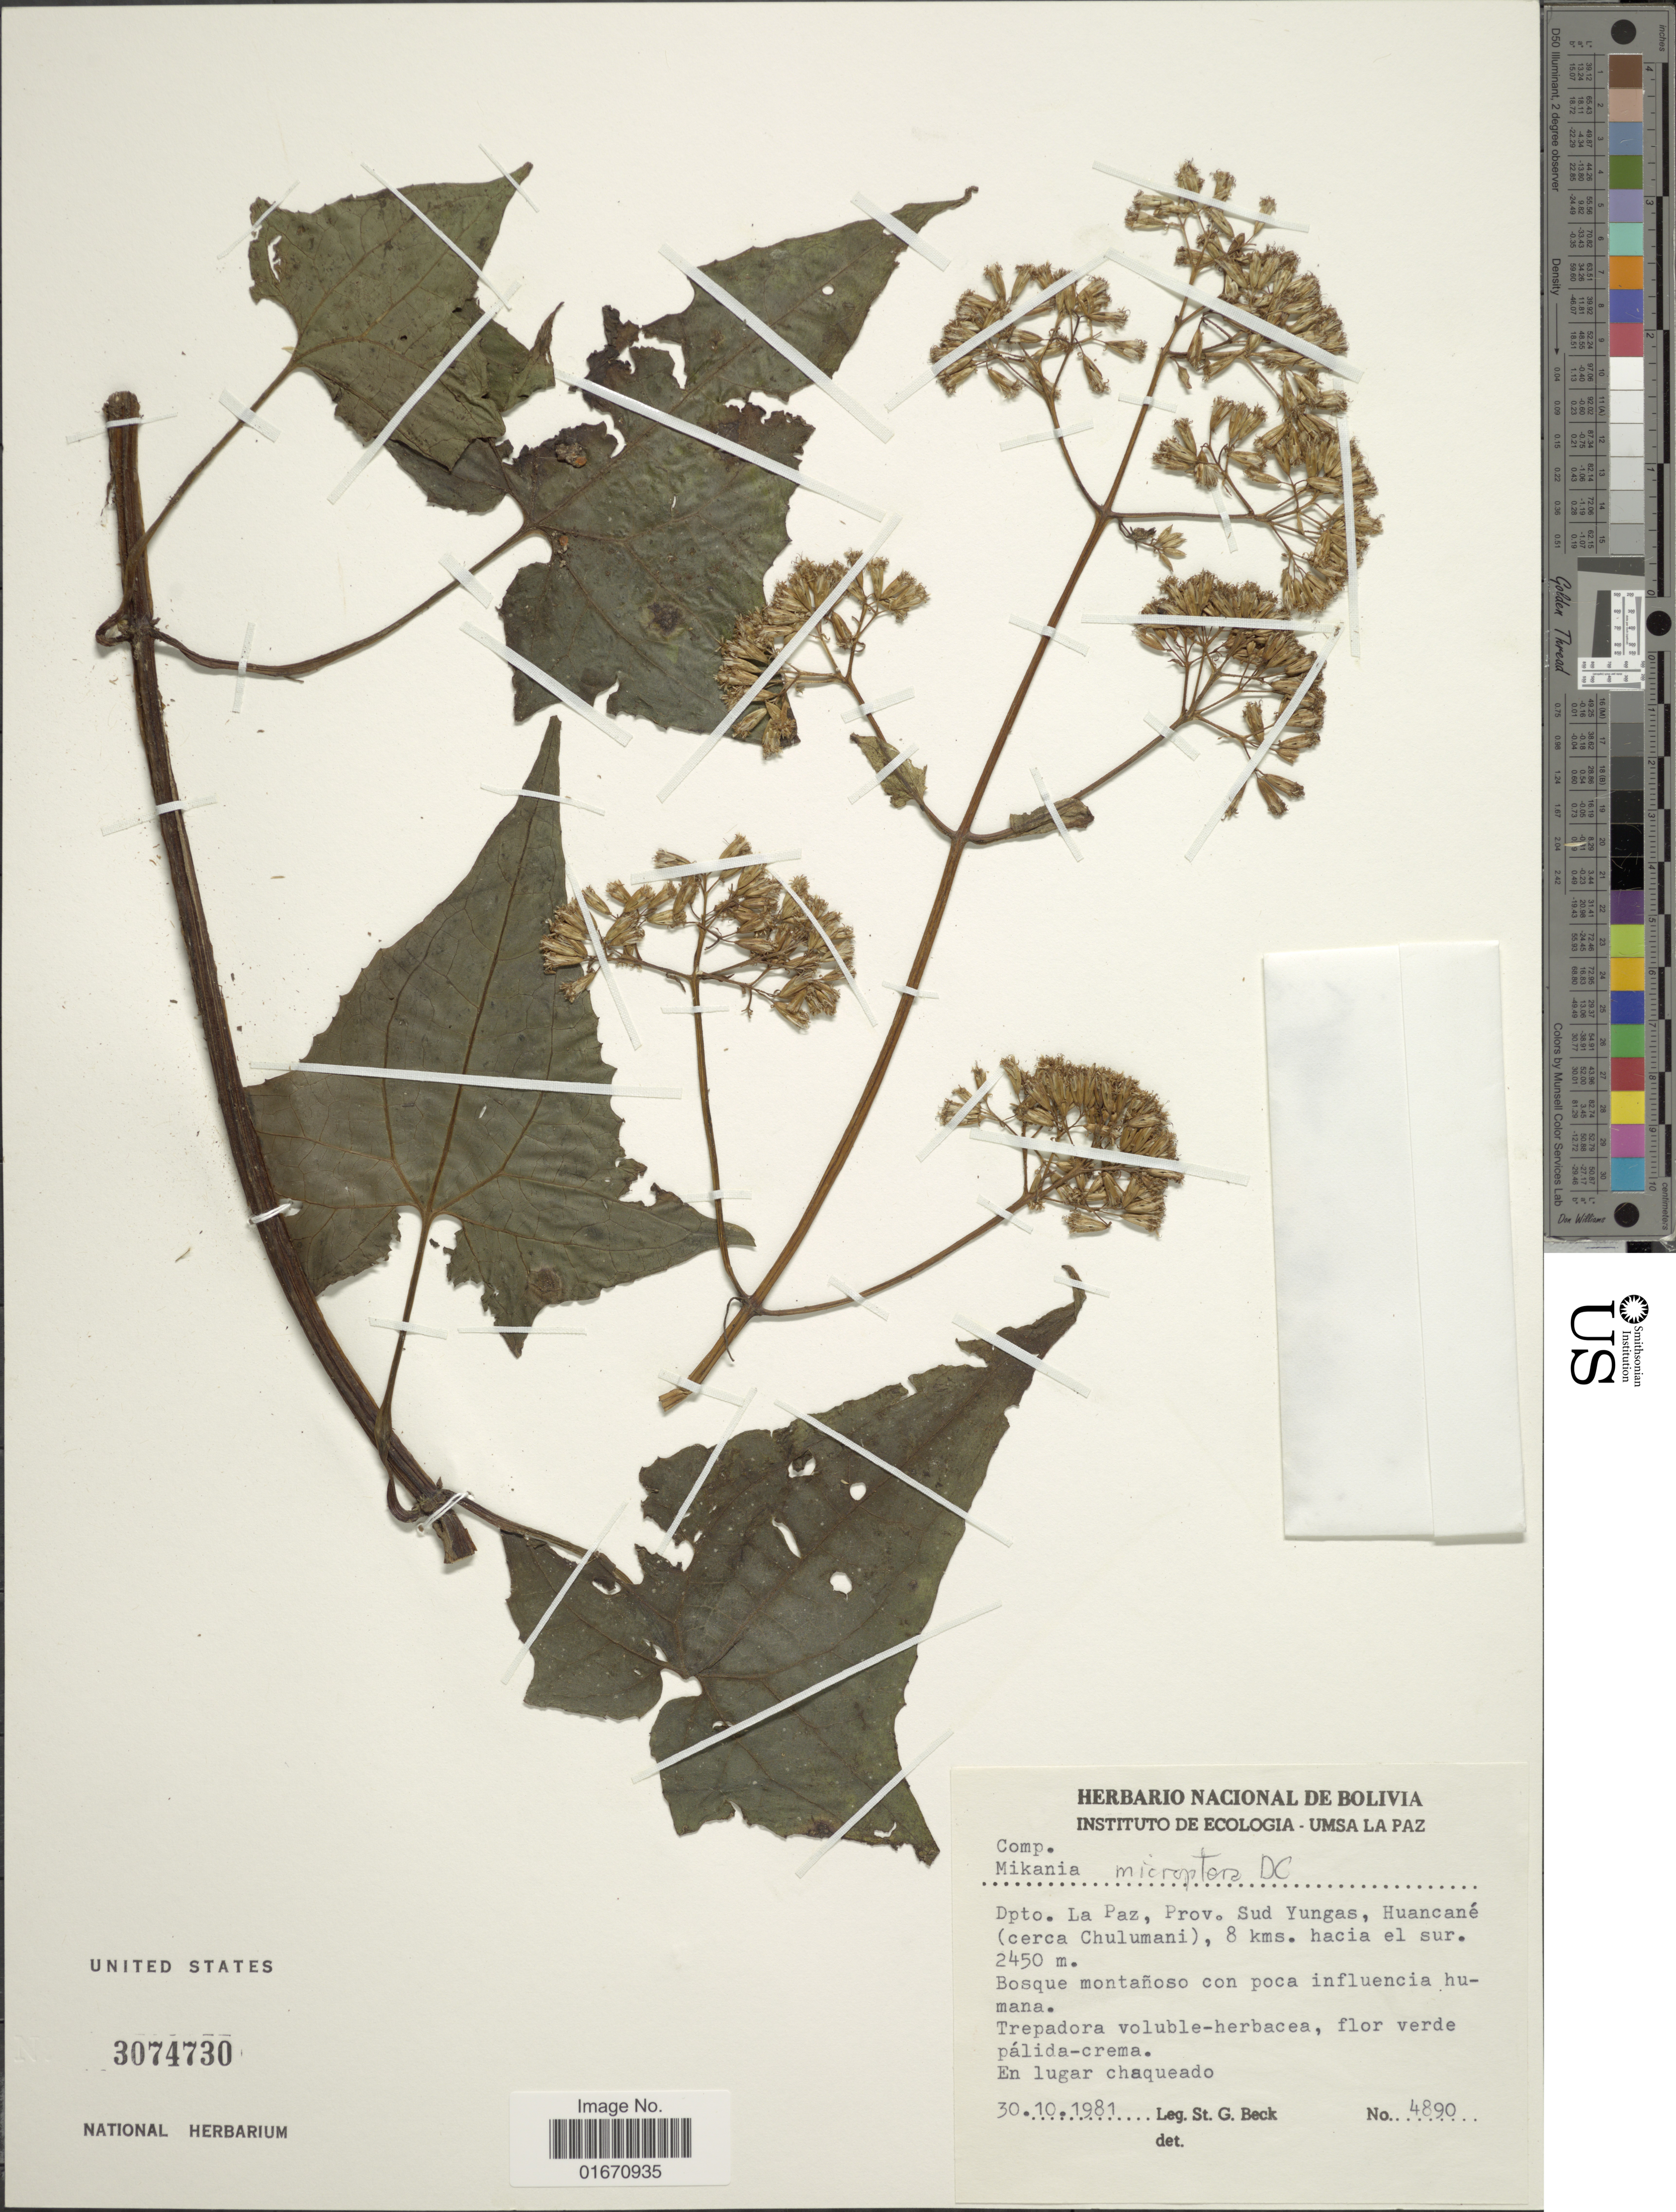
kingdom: Plantae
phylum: Tracheophyta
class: Magnoliopsida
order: Asterales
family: Asteraceae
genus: Mikania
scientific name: Mikania microptera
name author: DC.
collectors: S. G. Beck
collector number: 4890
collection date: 1981-10-30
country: Bolivia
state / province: La Paz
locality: Prov. Sud Yungas, Huancane (cerca Chulumani), 8 kms hacia el sur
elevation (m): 2450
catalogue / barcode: US 3074730